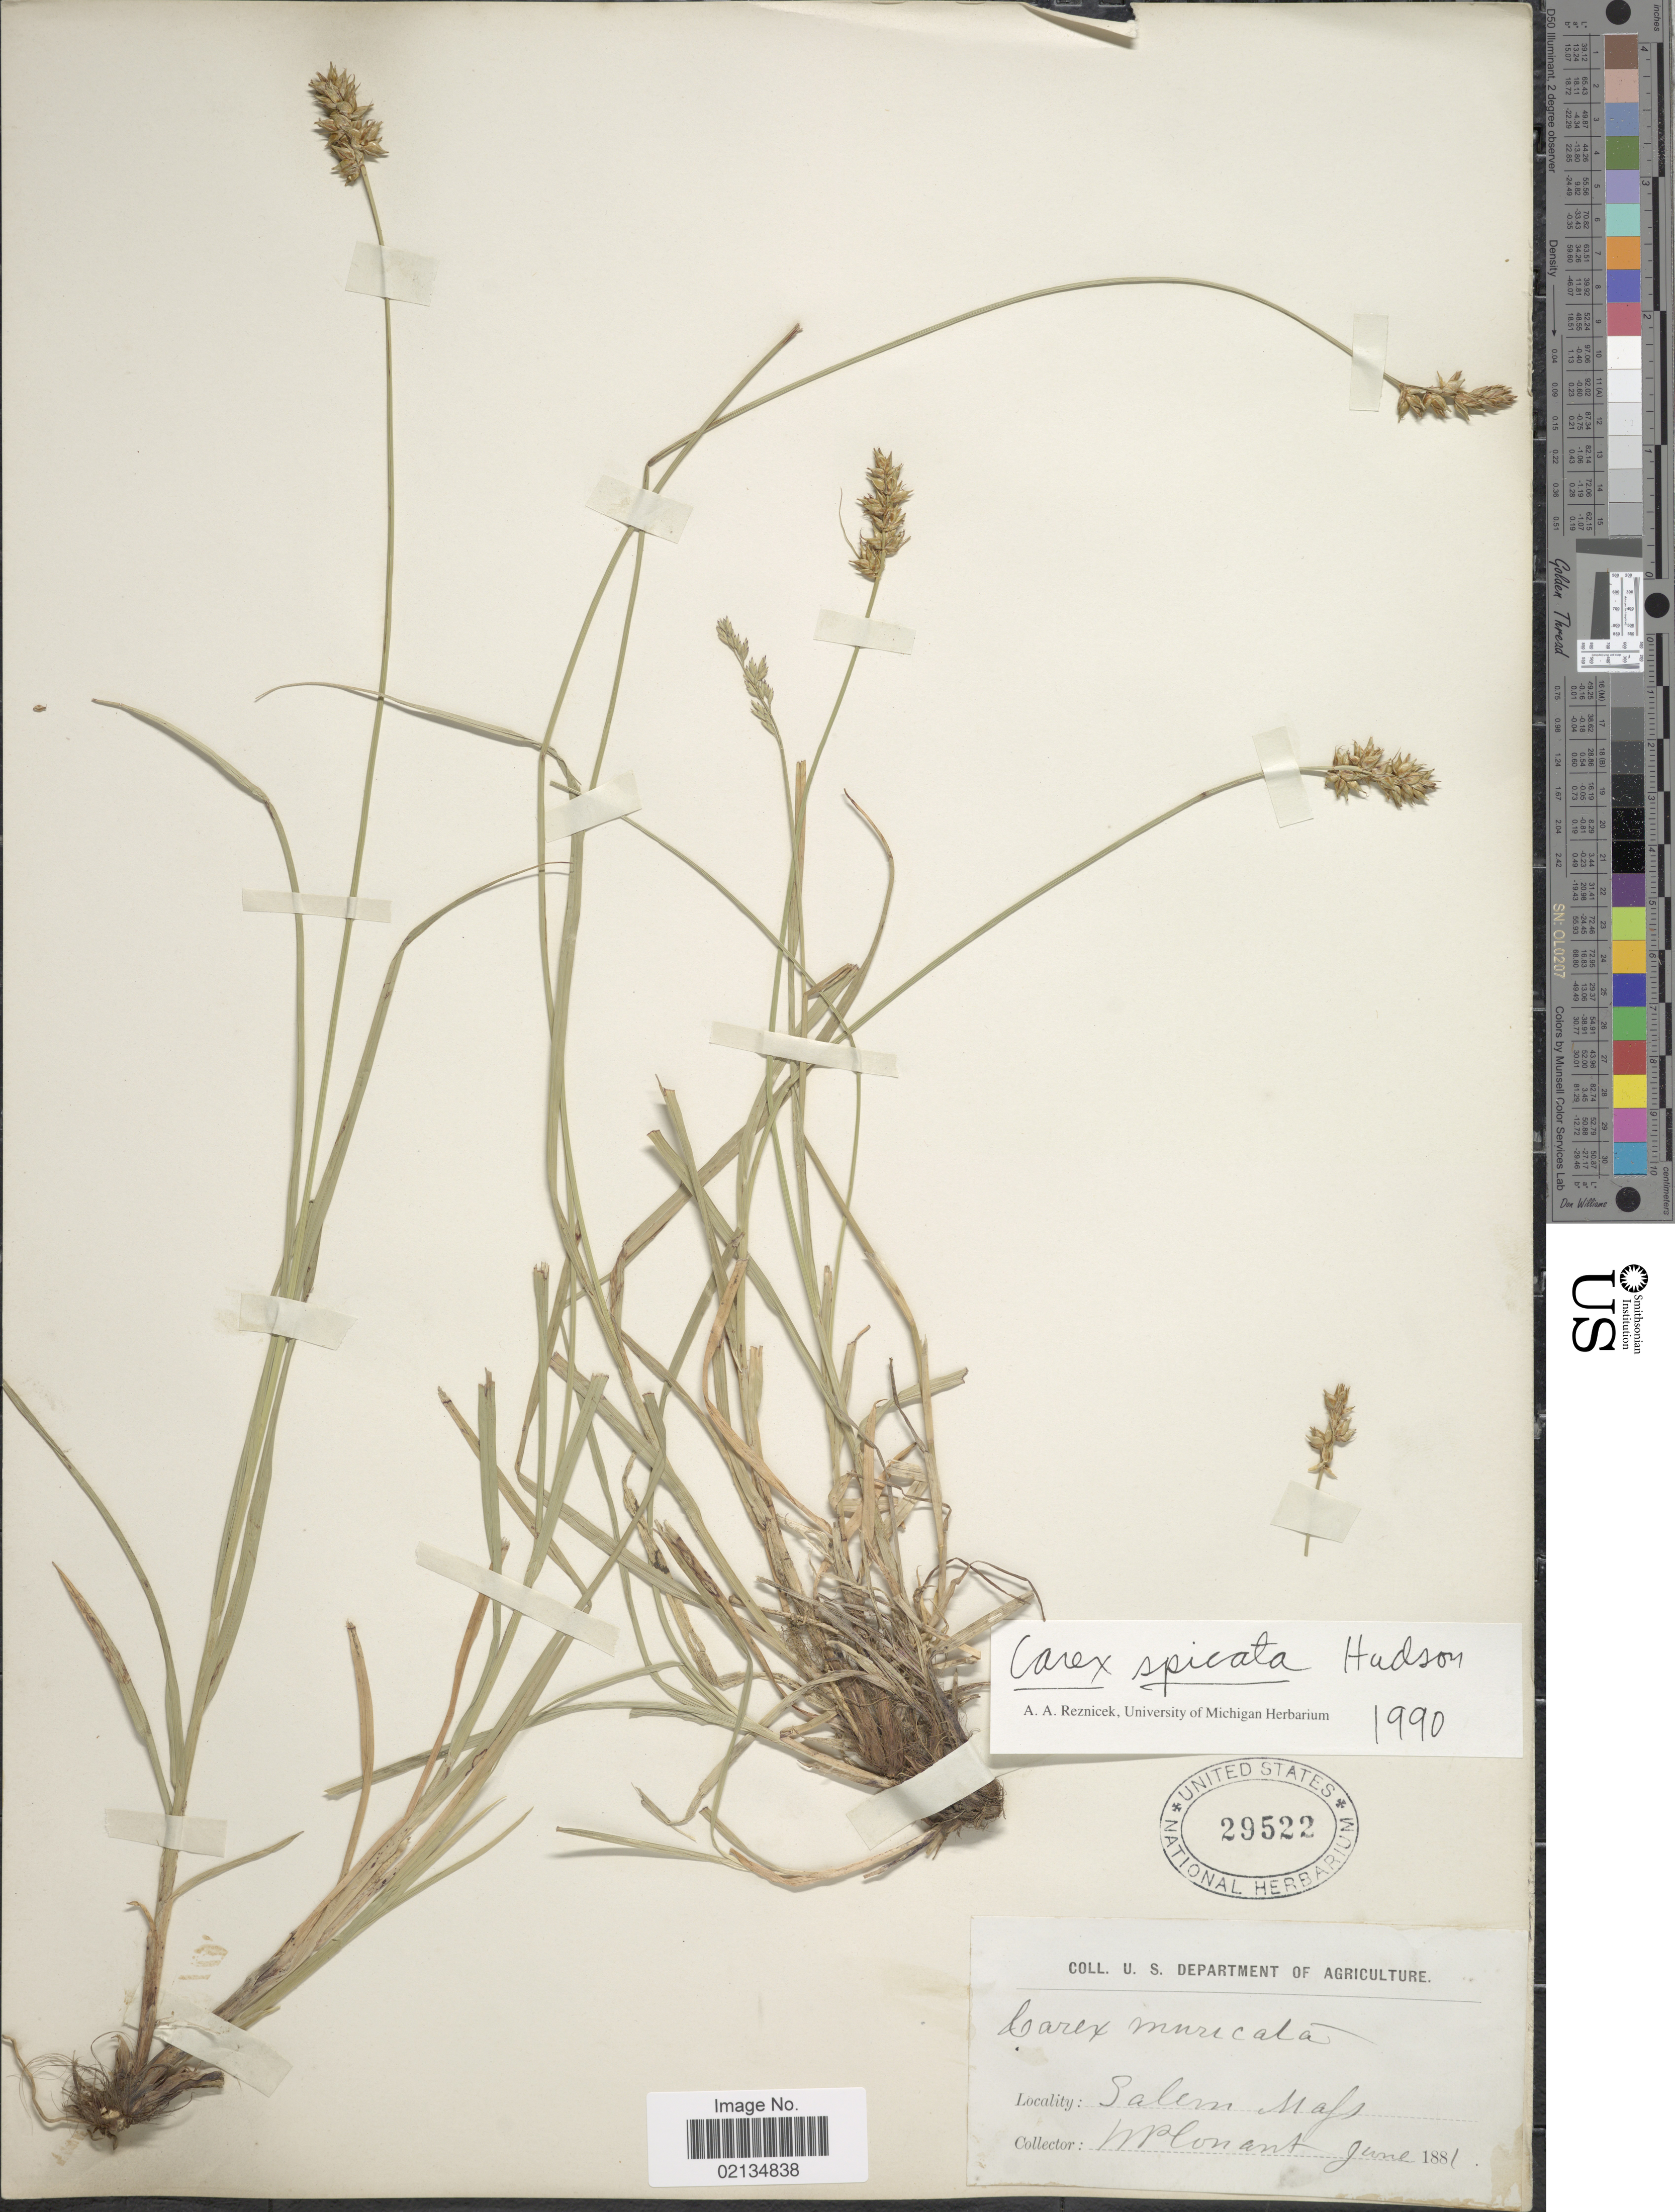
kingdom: Plantae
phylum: Tracheophyta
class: Liliopsida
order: Poales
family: Cyperaceae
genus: Carex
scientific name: Carex spicata subsp. spicata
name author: Huds.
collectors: W. P. Conant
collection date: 1881-06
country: United States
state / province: Massachusetts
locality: Salem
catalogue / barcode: US 29522